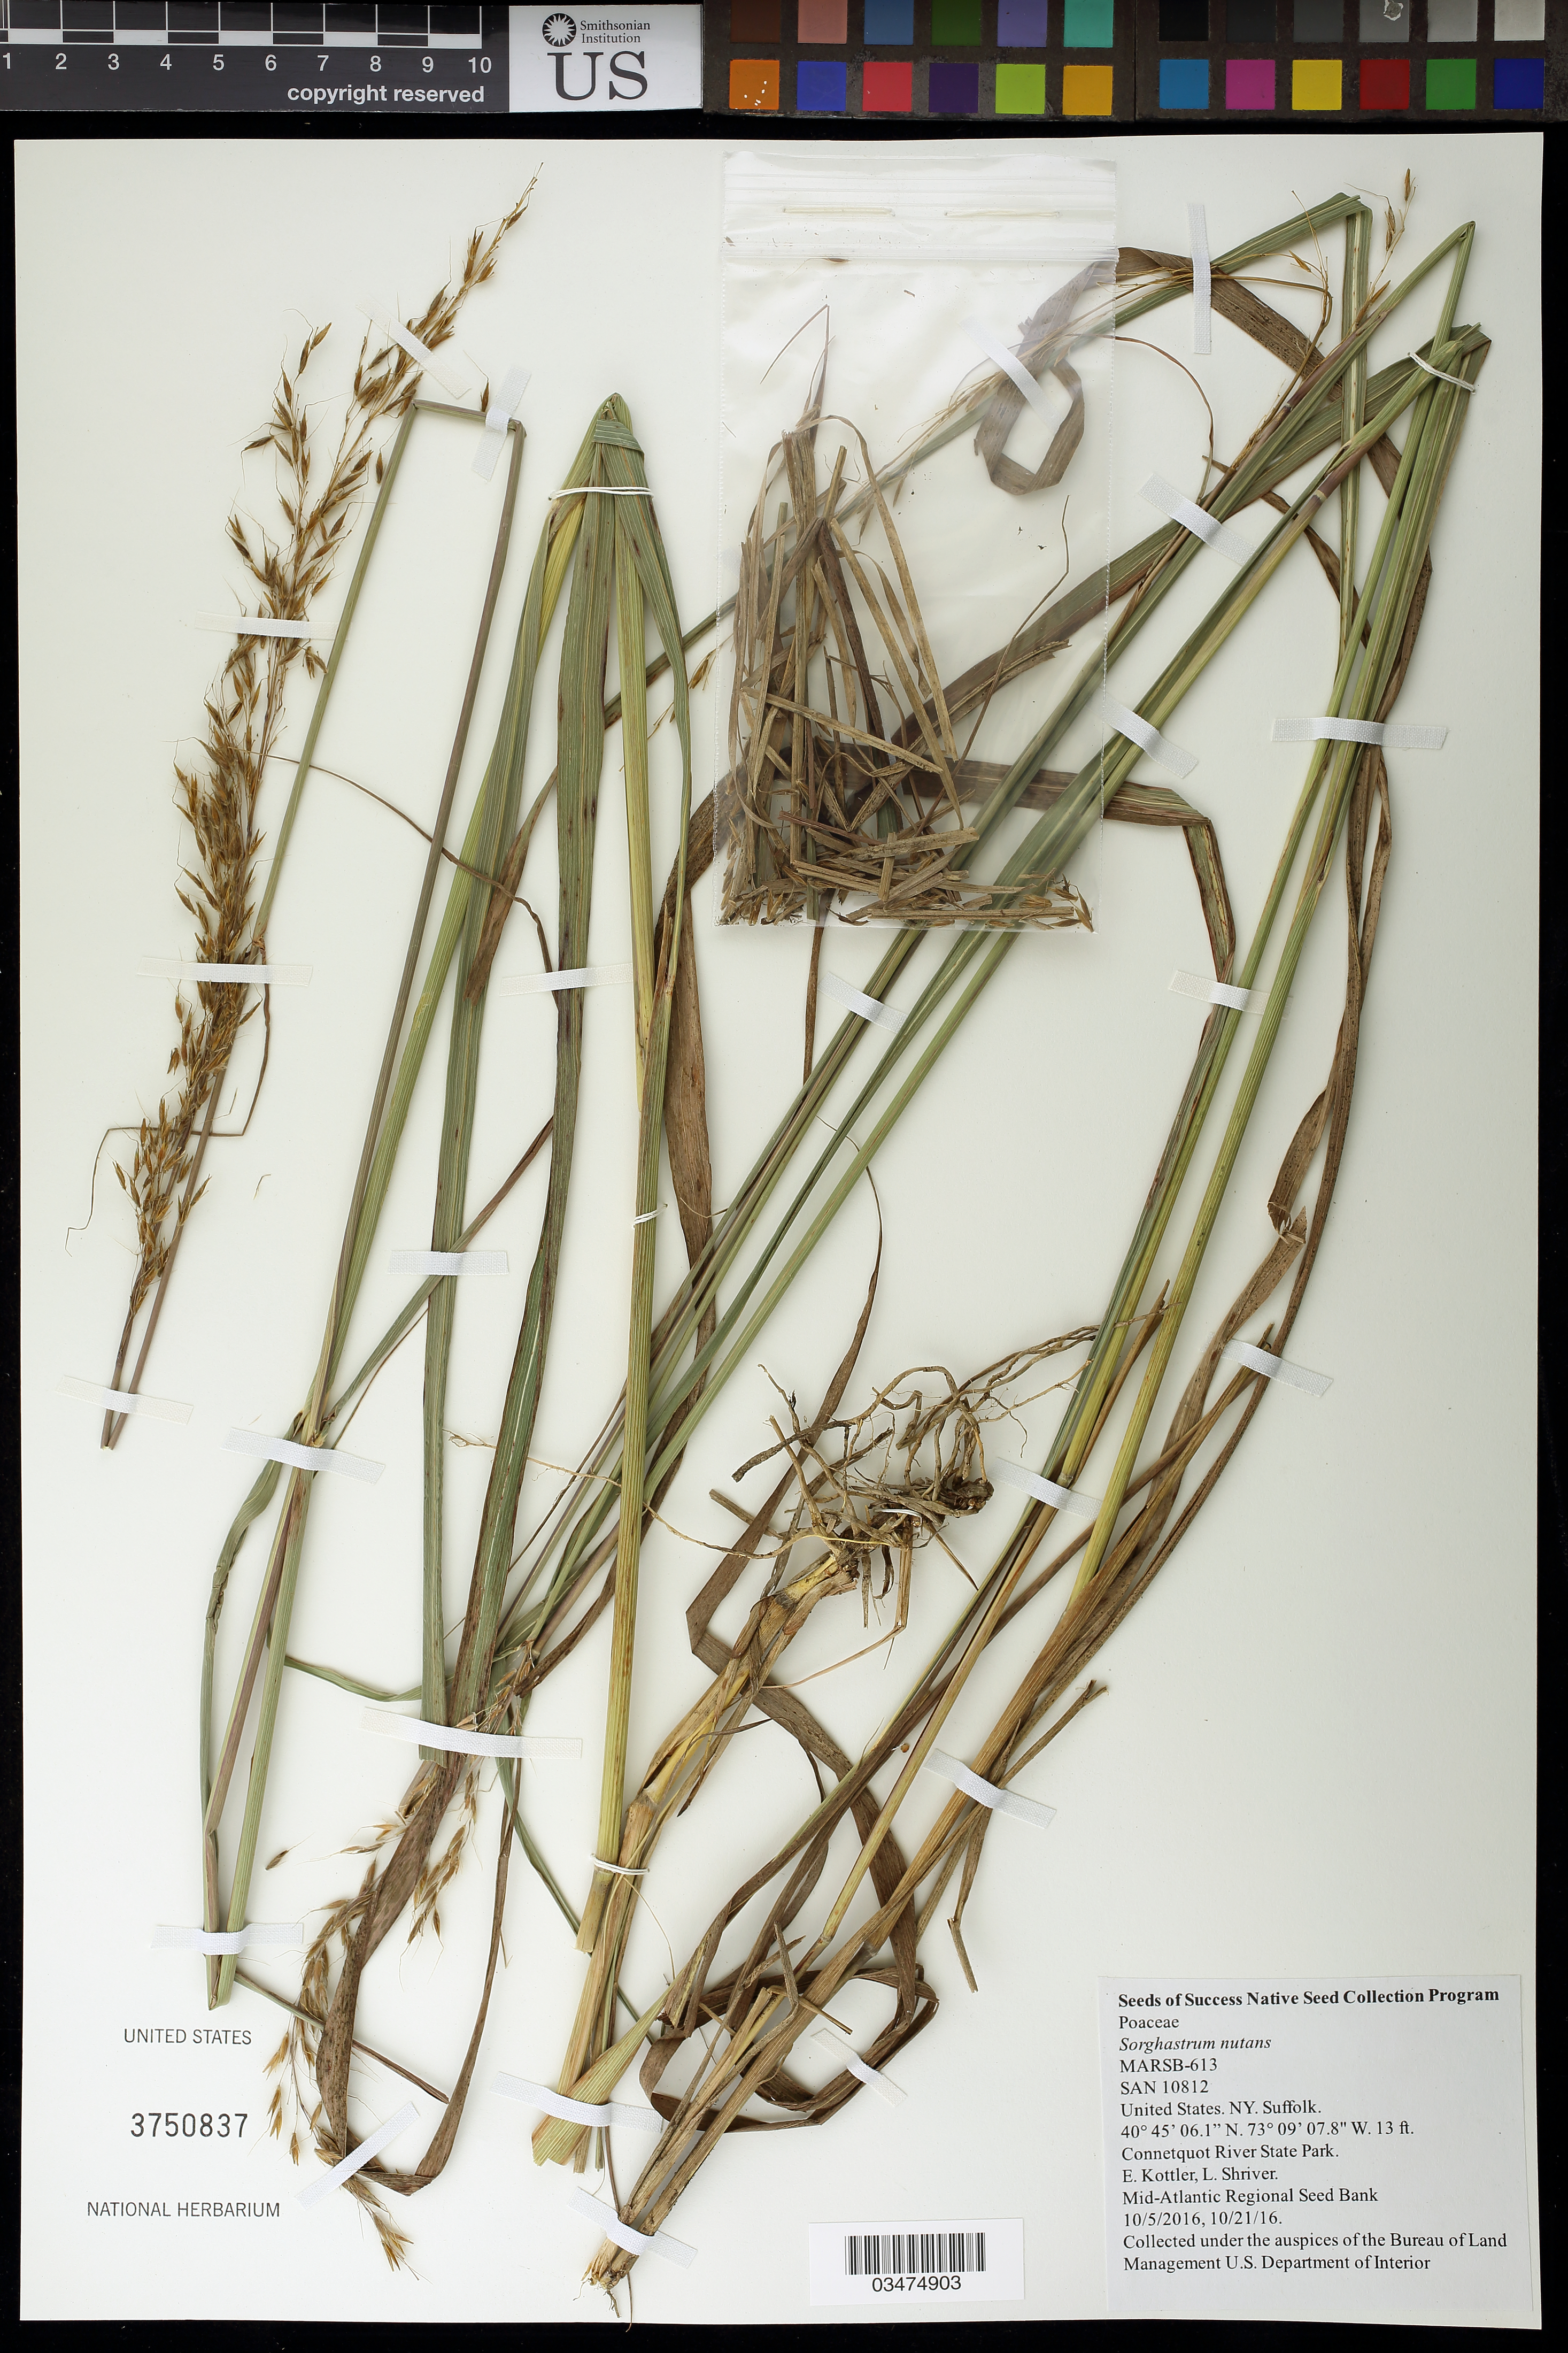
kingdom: Plantae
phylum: Tracheophyta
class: Liliopsida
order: Poales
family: Poaceae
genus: Sorghastrum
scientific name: Sorghastrum nutans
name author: (L.) Nash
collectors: E. Kottler & L. Shriver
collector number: MARSB-613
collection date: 2016-10-05,2016-10-21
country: United States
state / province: New York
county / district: Suffolk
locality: Connetquot River State Park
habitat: Old field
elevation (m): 4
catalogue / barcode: US 3750837